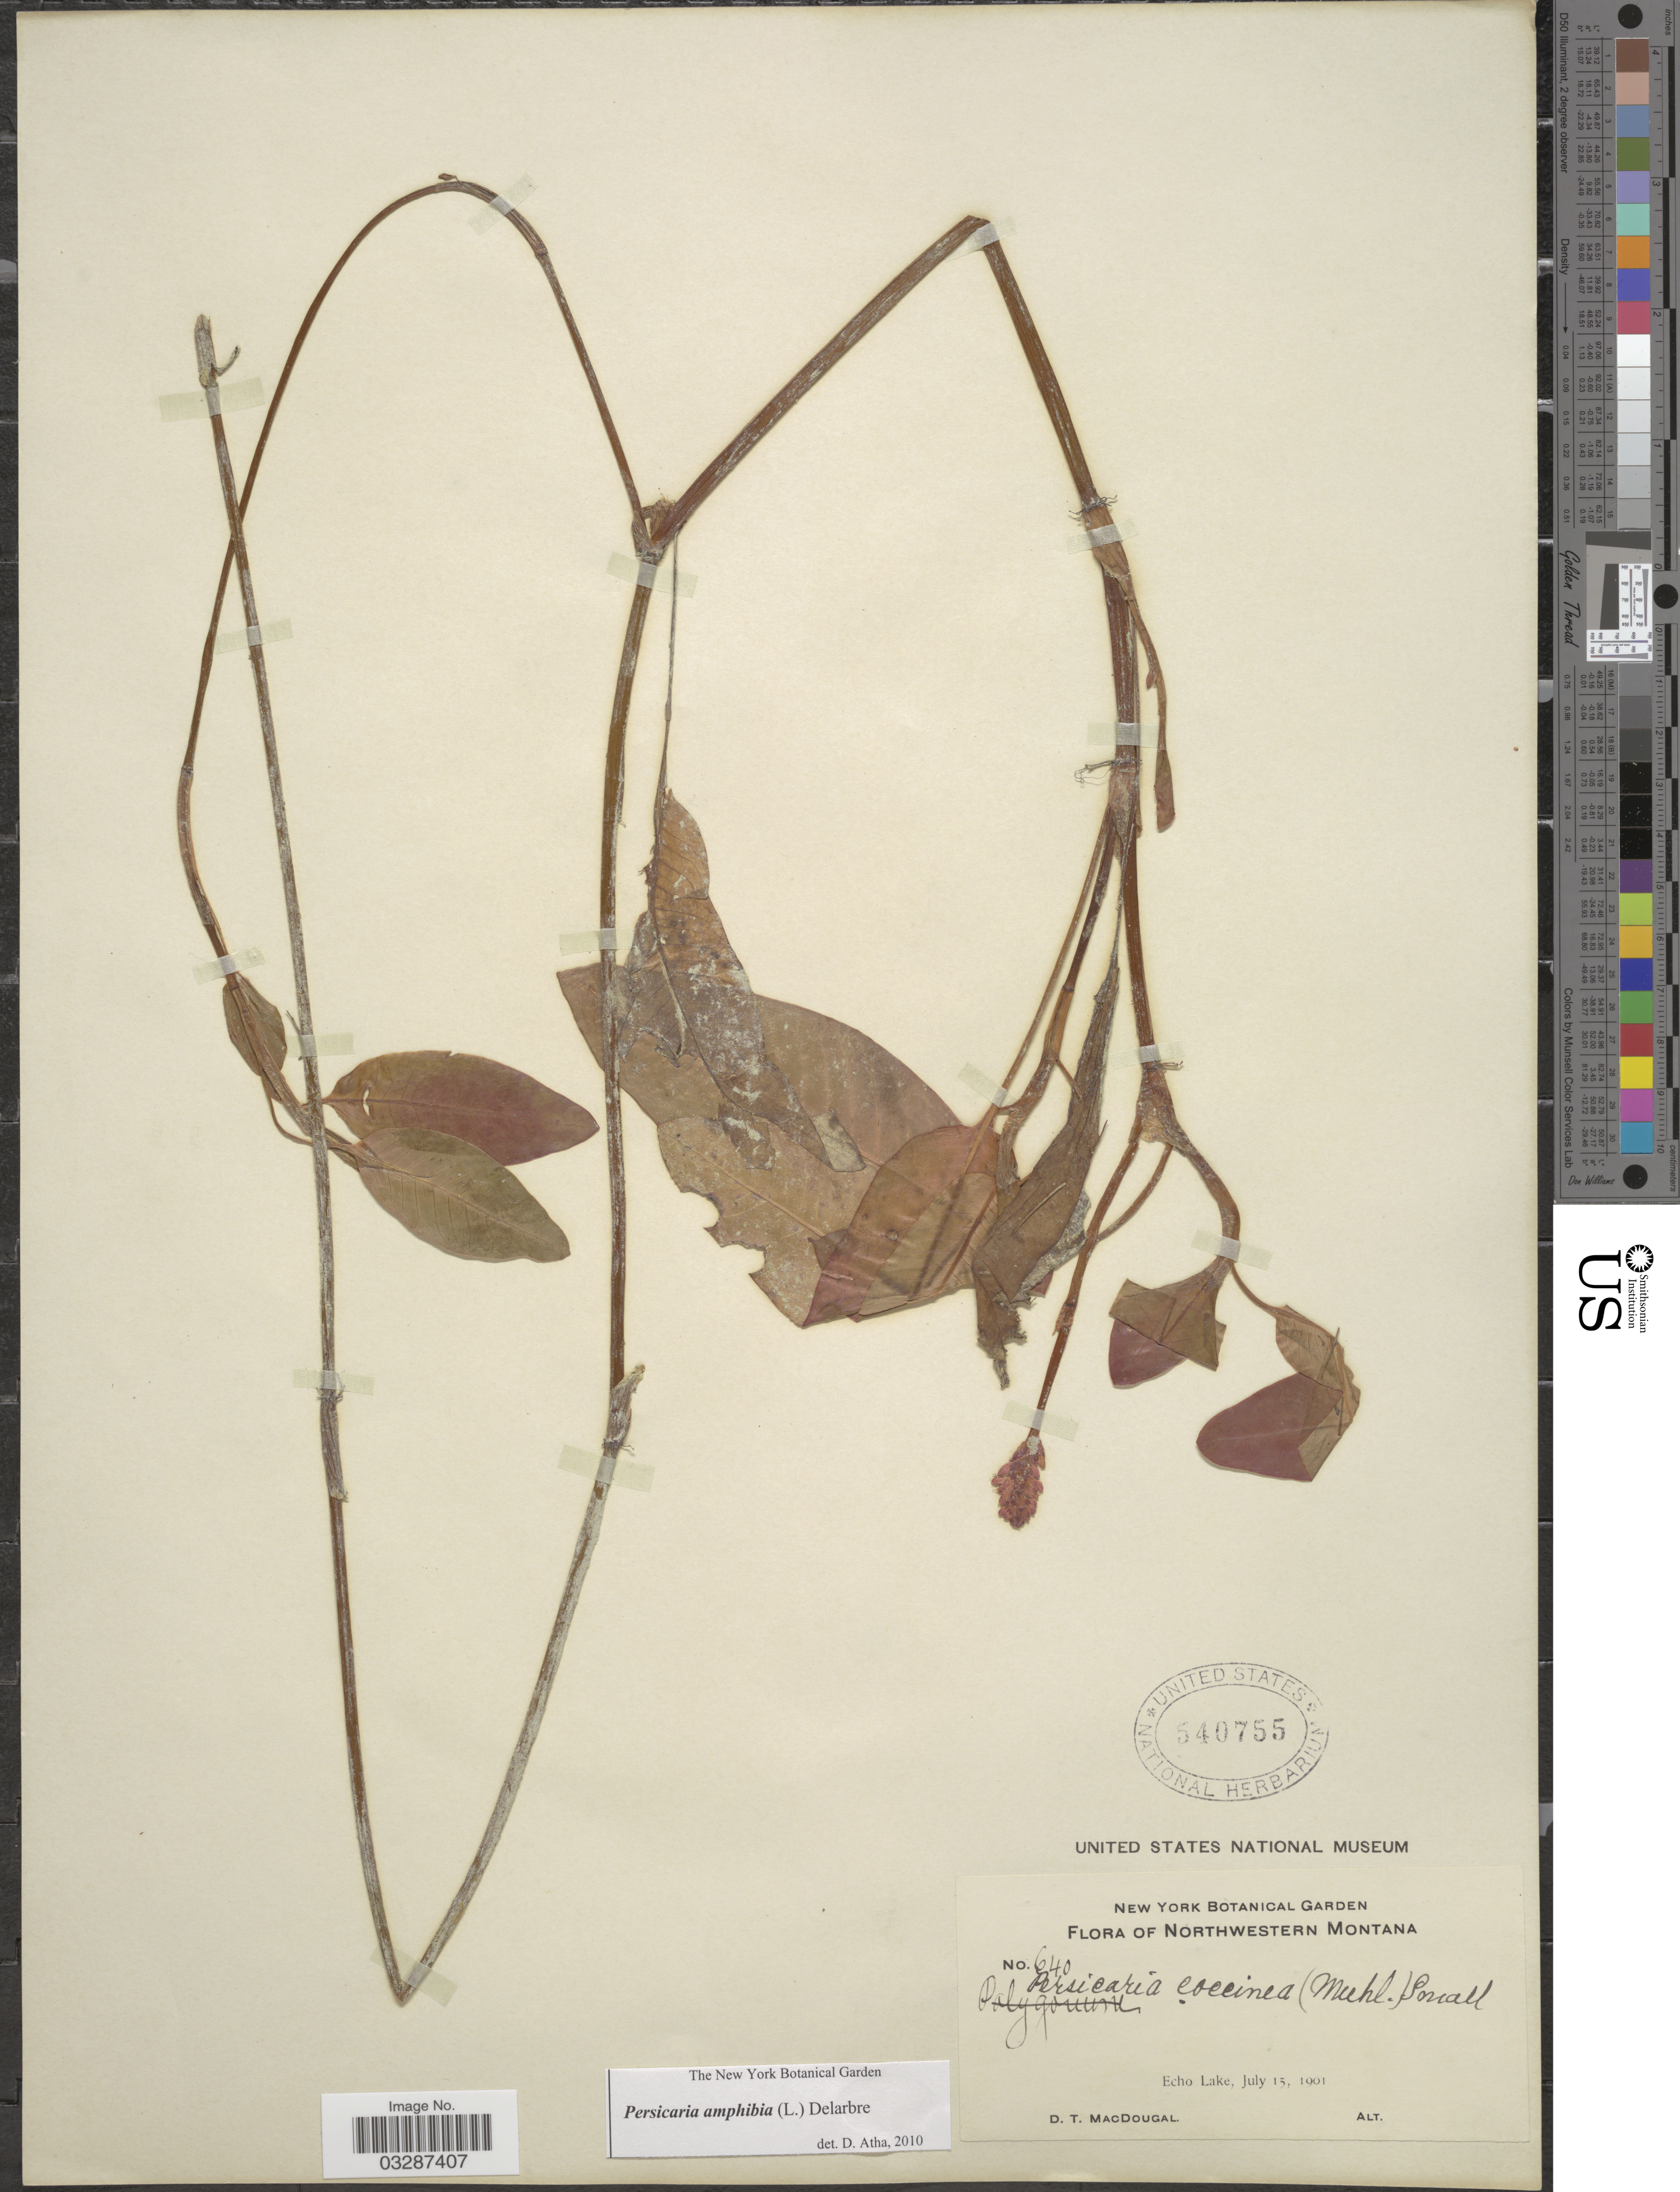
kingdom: Plantae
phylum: Tracheophyta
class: Magnoliopsida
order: Caryophyllales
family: Polygonaceae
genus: Persicaria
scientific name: Persicaria amphibia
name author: (L.) Delarbre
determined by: Atha, D. E.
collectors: D. T. MacDougal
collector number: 640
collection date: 1901-07-15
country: United States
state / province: Montana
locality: Northwestern Montana. Echo Lake.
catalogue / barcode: US 540755